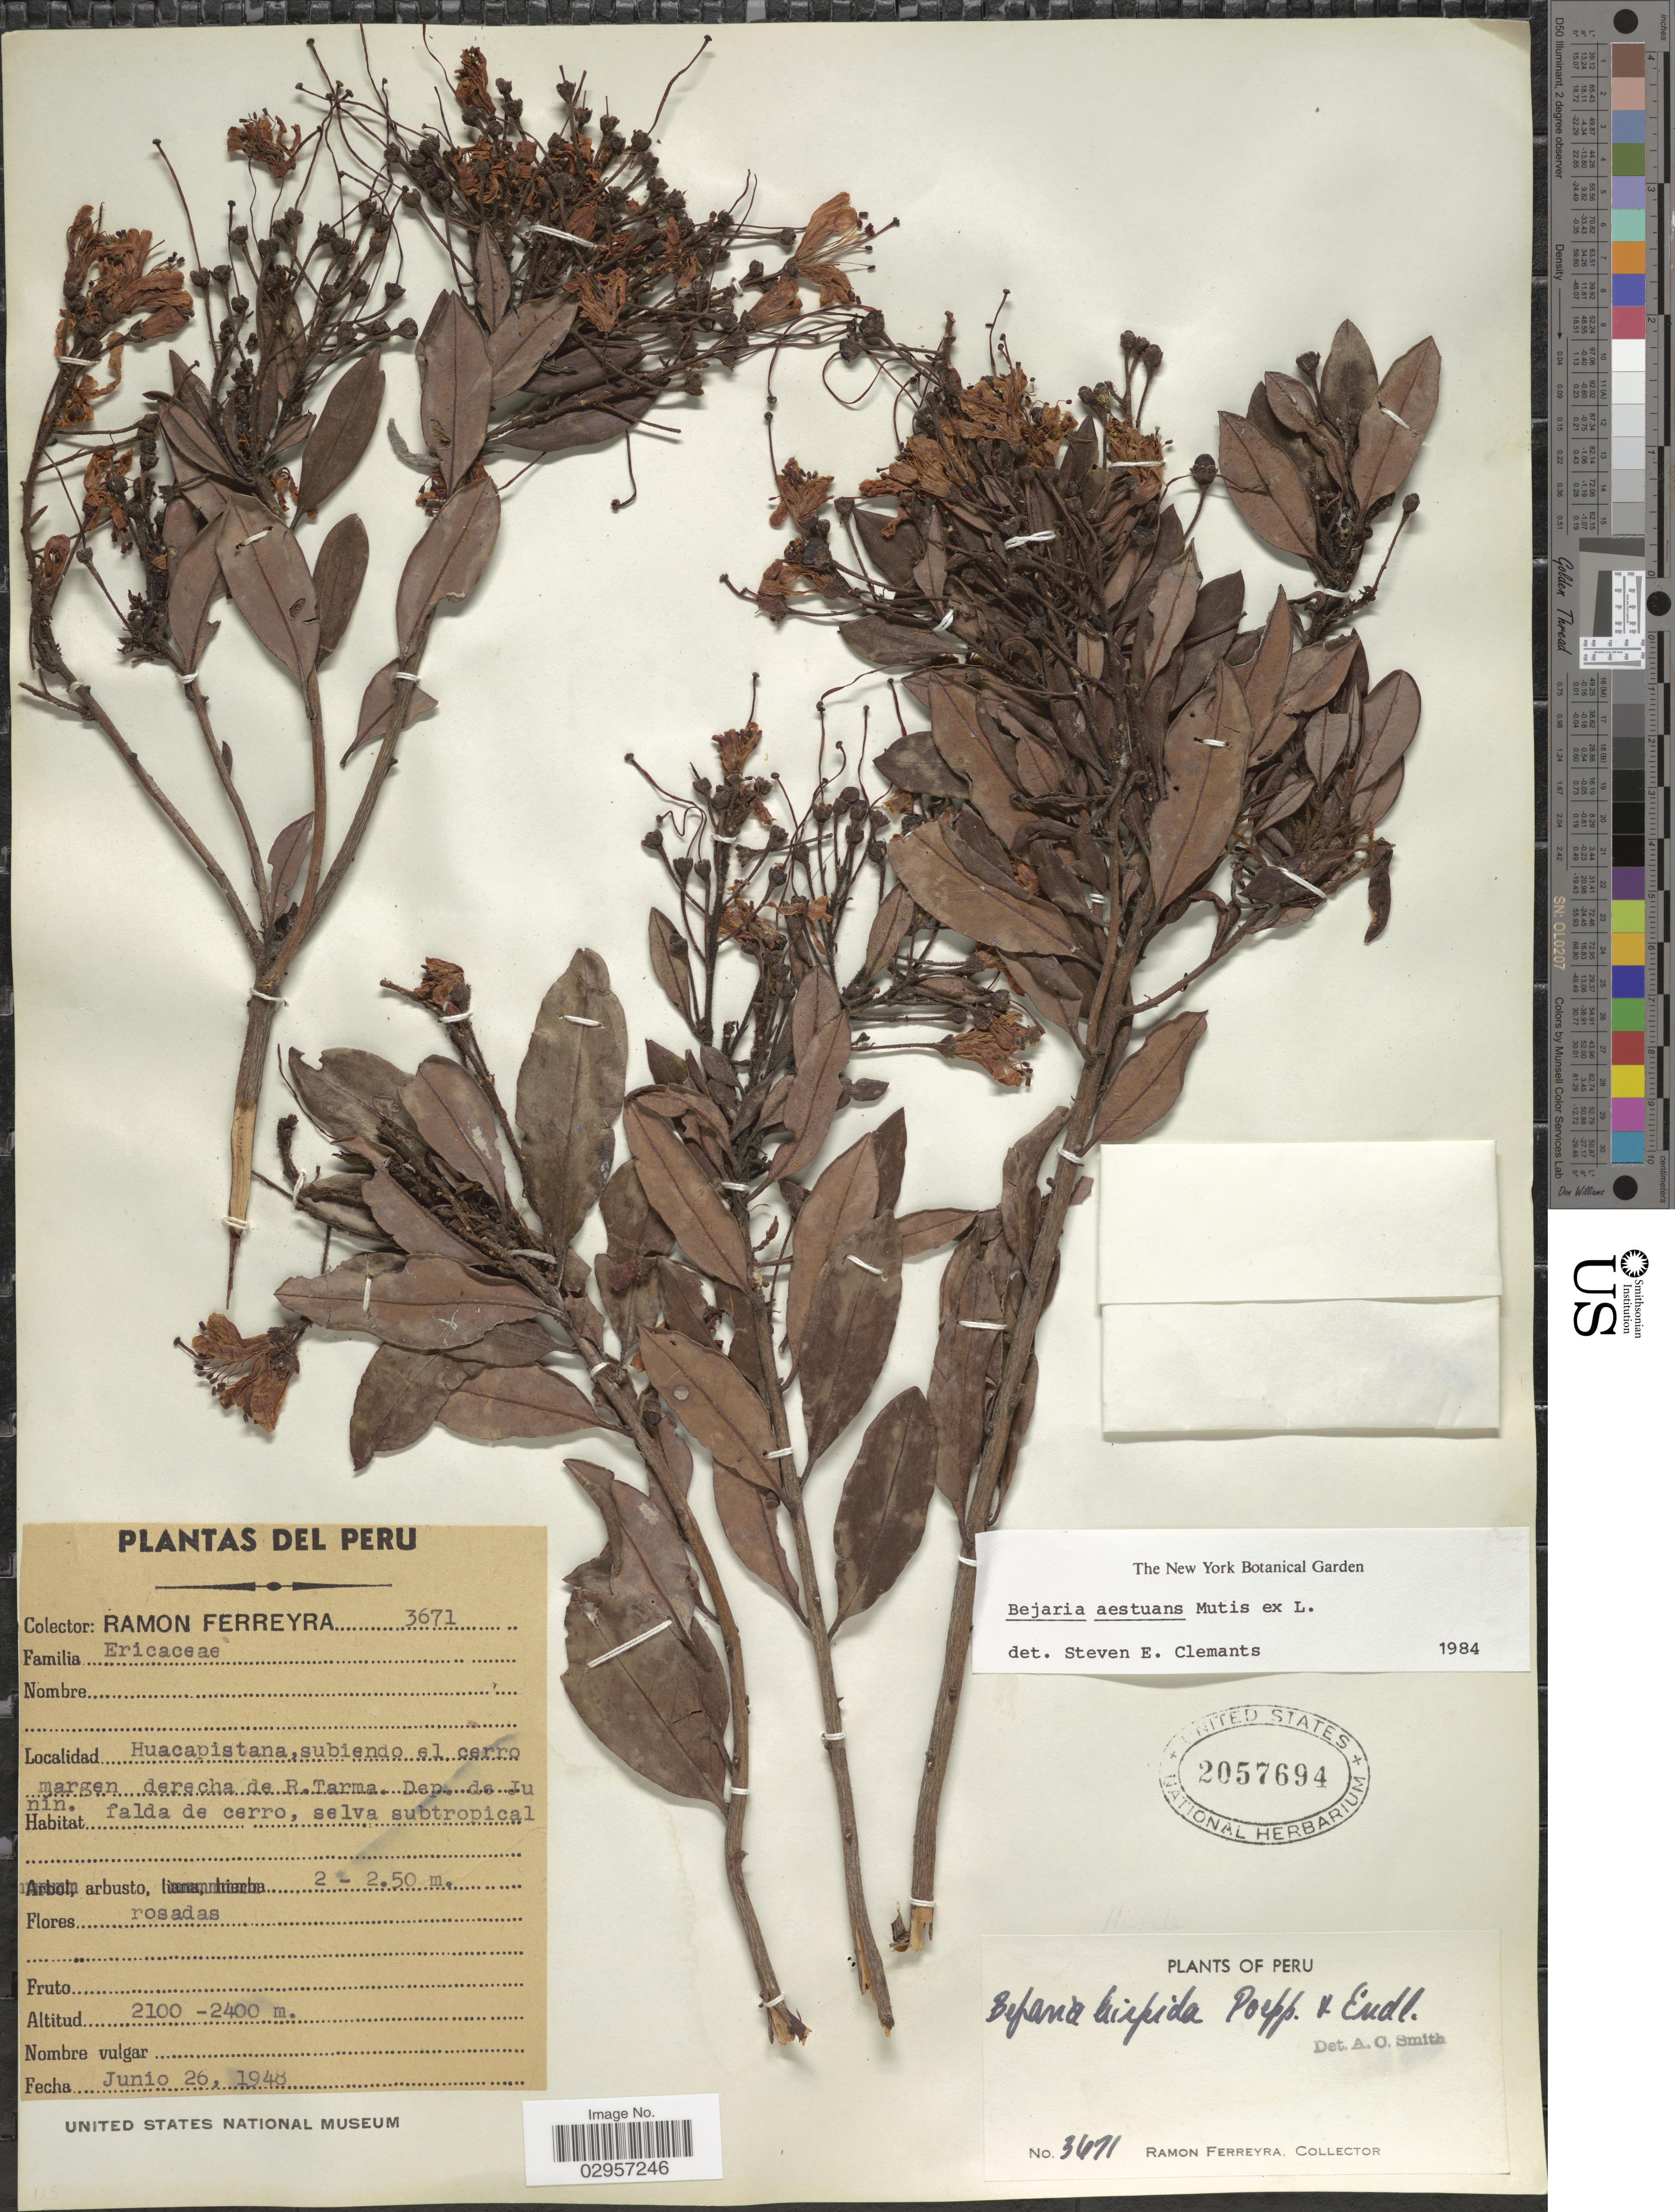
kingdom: Plantae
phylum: Tracheophyta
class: Magnoliopsida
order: Ericales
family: Ericaceae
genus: Befaria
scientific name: Befaria aestuans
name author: Mutis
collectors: R. A. Ferreyra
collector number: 3671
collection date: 1948-06-26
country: Peru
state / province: Junín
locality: Huacapistana, subiendo el cerro margen derecha de R. Tarma. Dep. de Junín.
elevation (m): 2100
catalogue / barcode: US 2057694